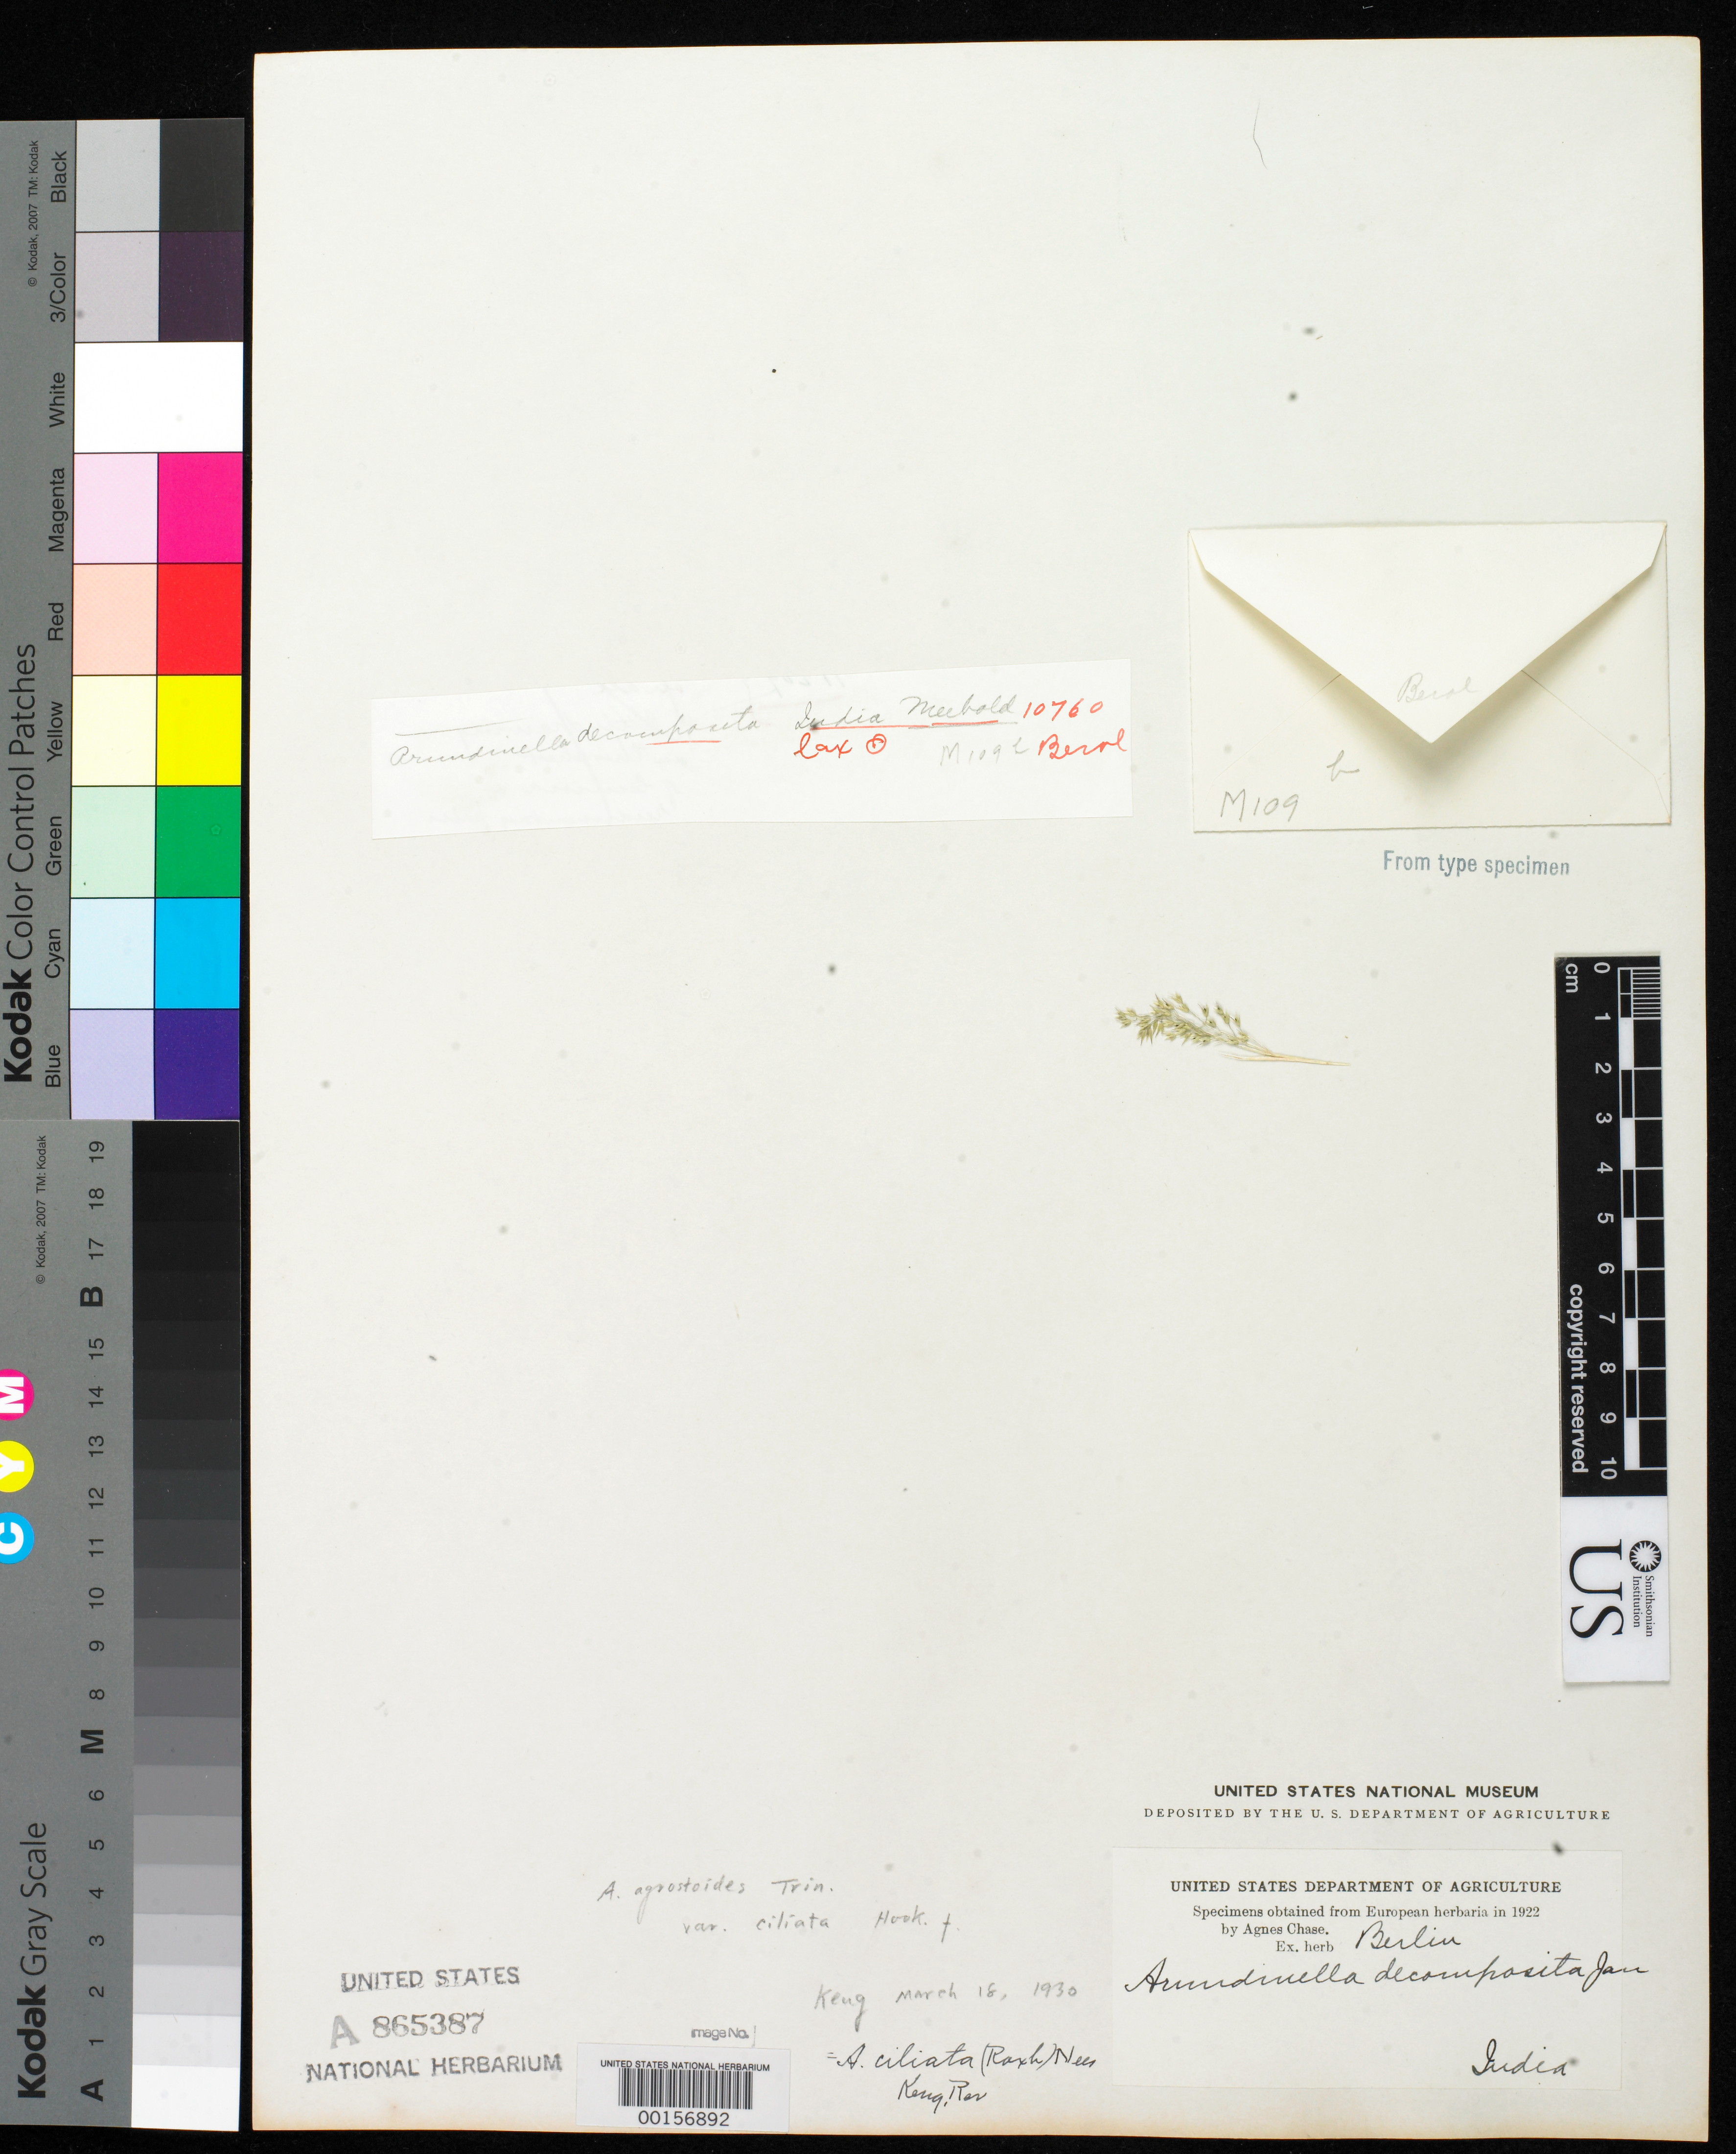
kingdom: Plantae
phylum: Tracheophyta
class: Liliopsida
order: Poales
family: Poaceae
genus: Arundinella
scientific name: Arundinella decomposita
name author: Janowski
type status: Type Fragment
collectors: A. Meebold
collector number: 10760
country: India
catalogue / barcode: US 865387A